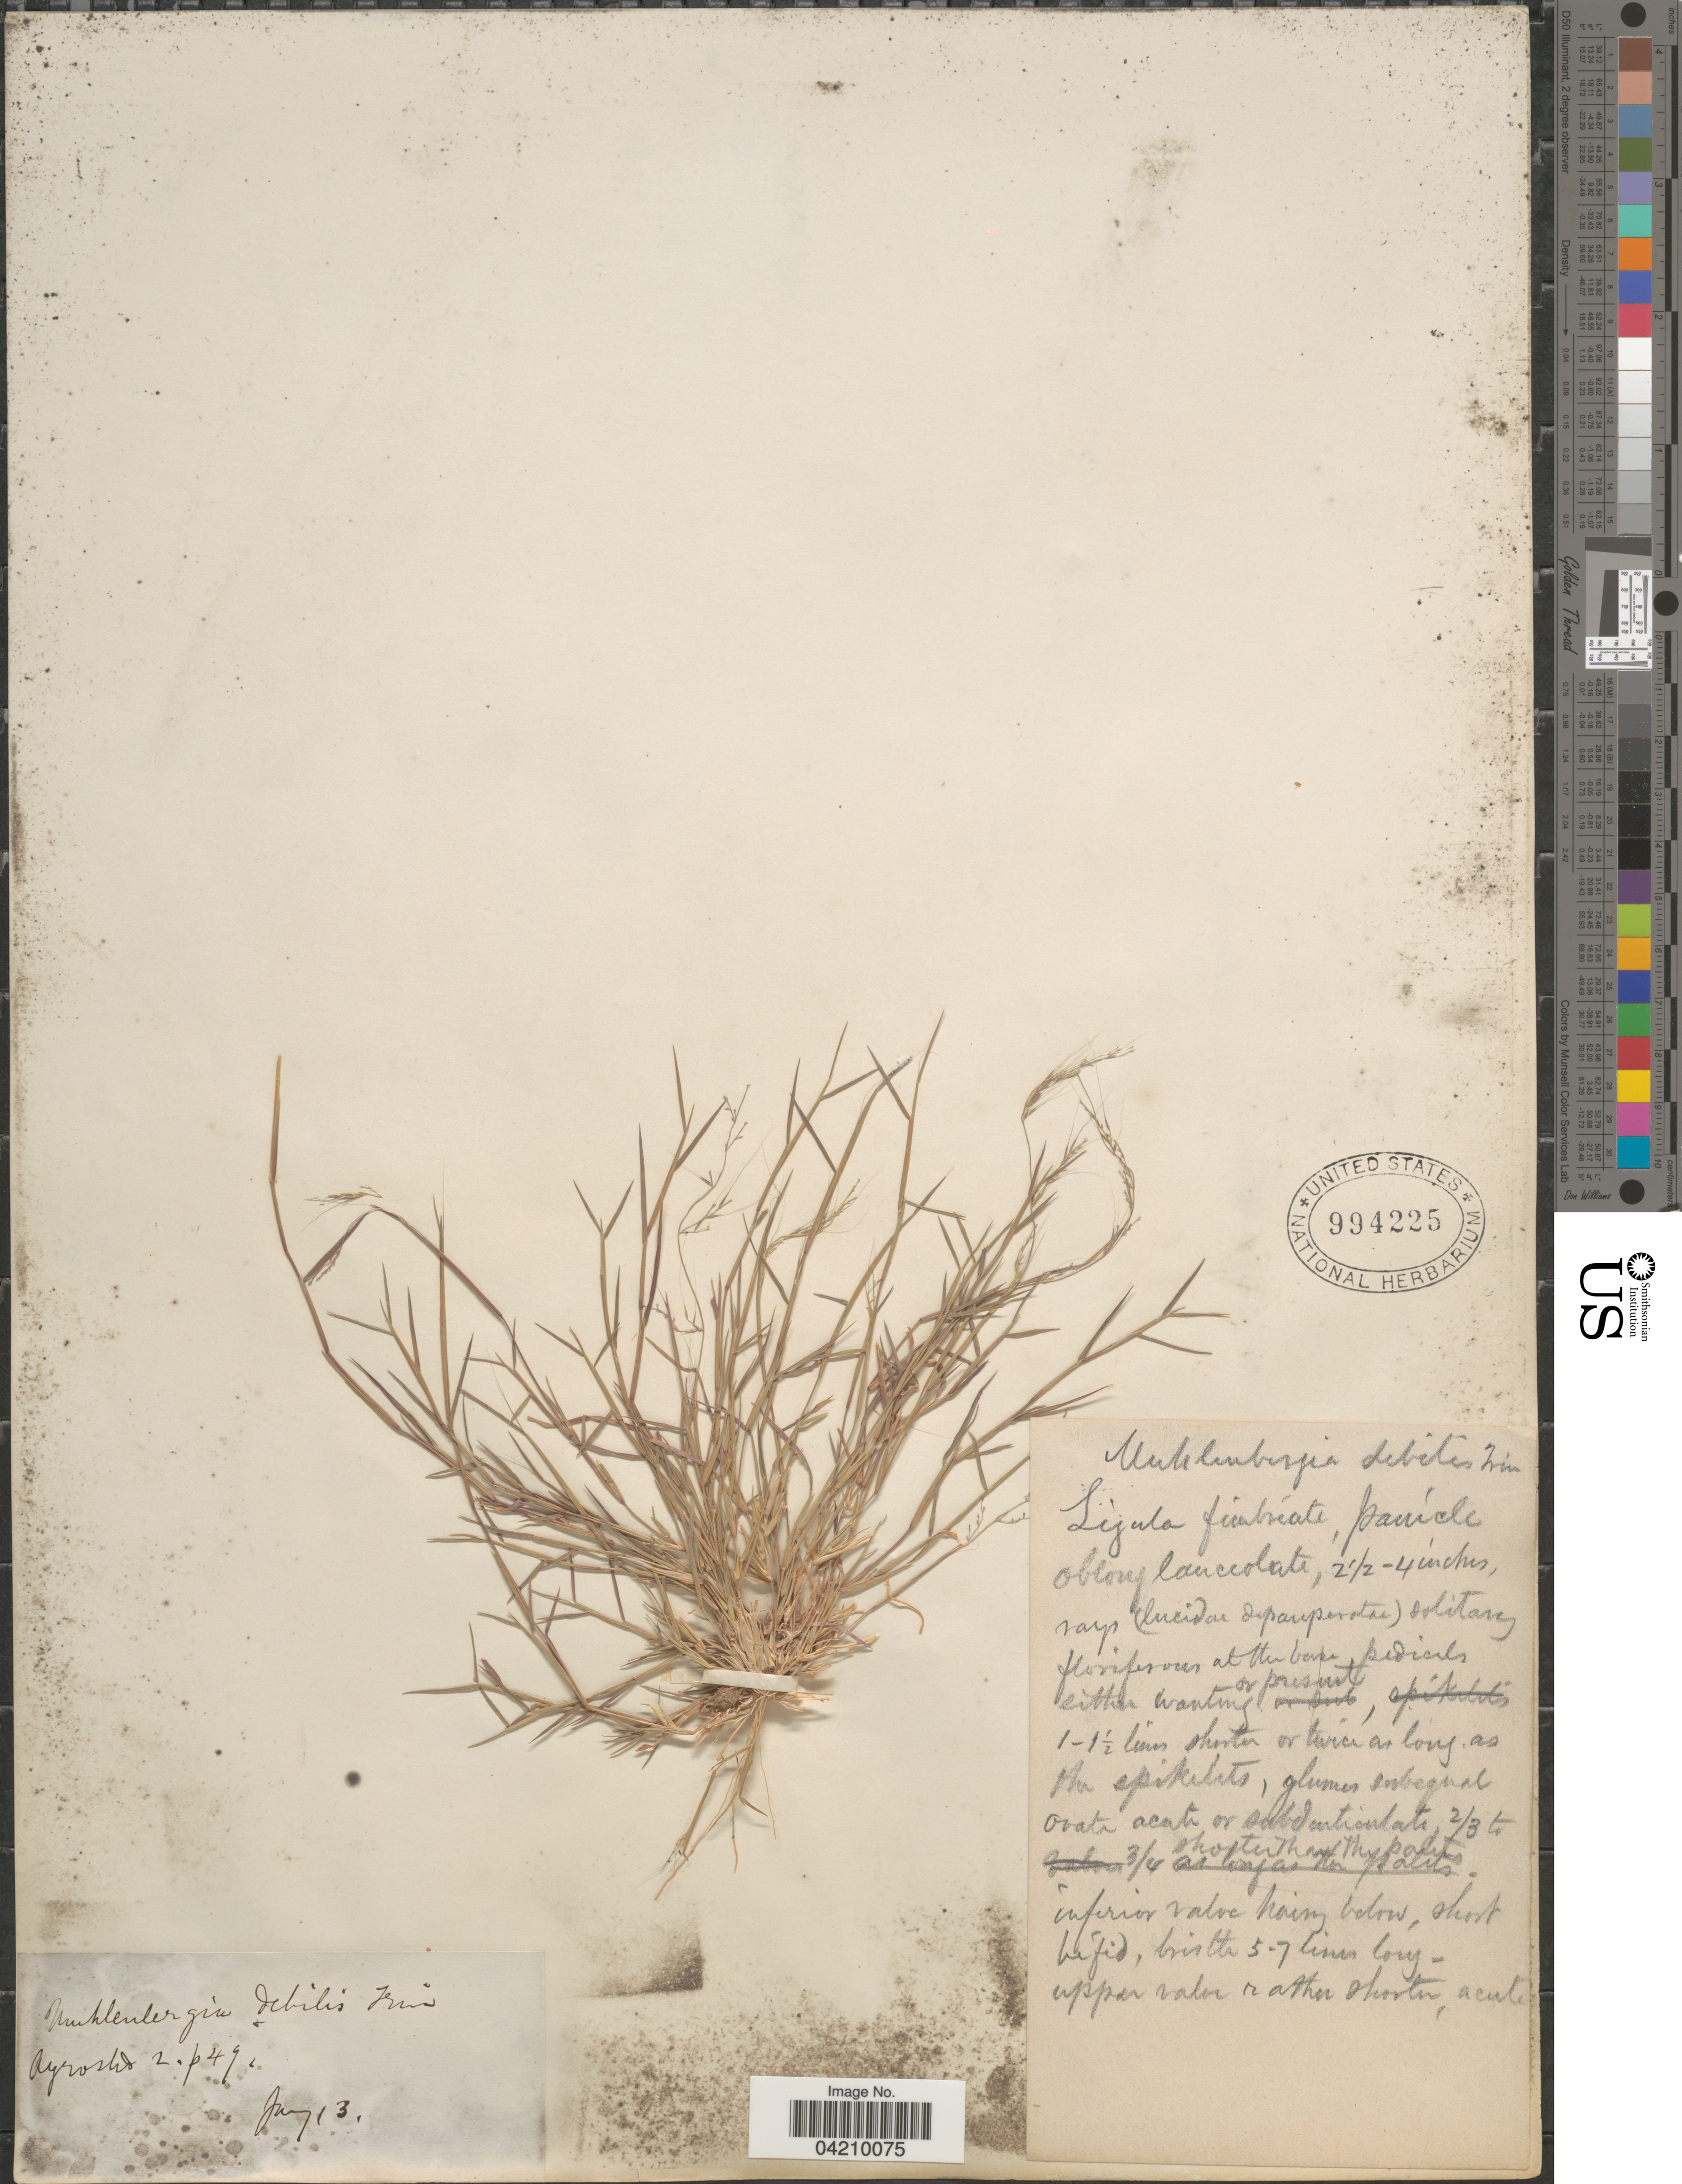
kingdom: Plantae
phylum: Tracheophyta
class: Liliopsida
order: Poales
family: Poaceae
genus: Muhlenbergia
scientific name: Muhlenbergia microsperma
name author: (DC.) Kunth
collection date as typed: Transcribed d/m/y: /7/13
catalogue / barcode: US 994225